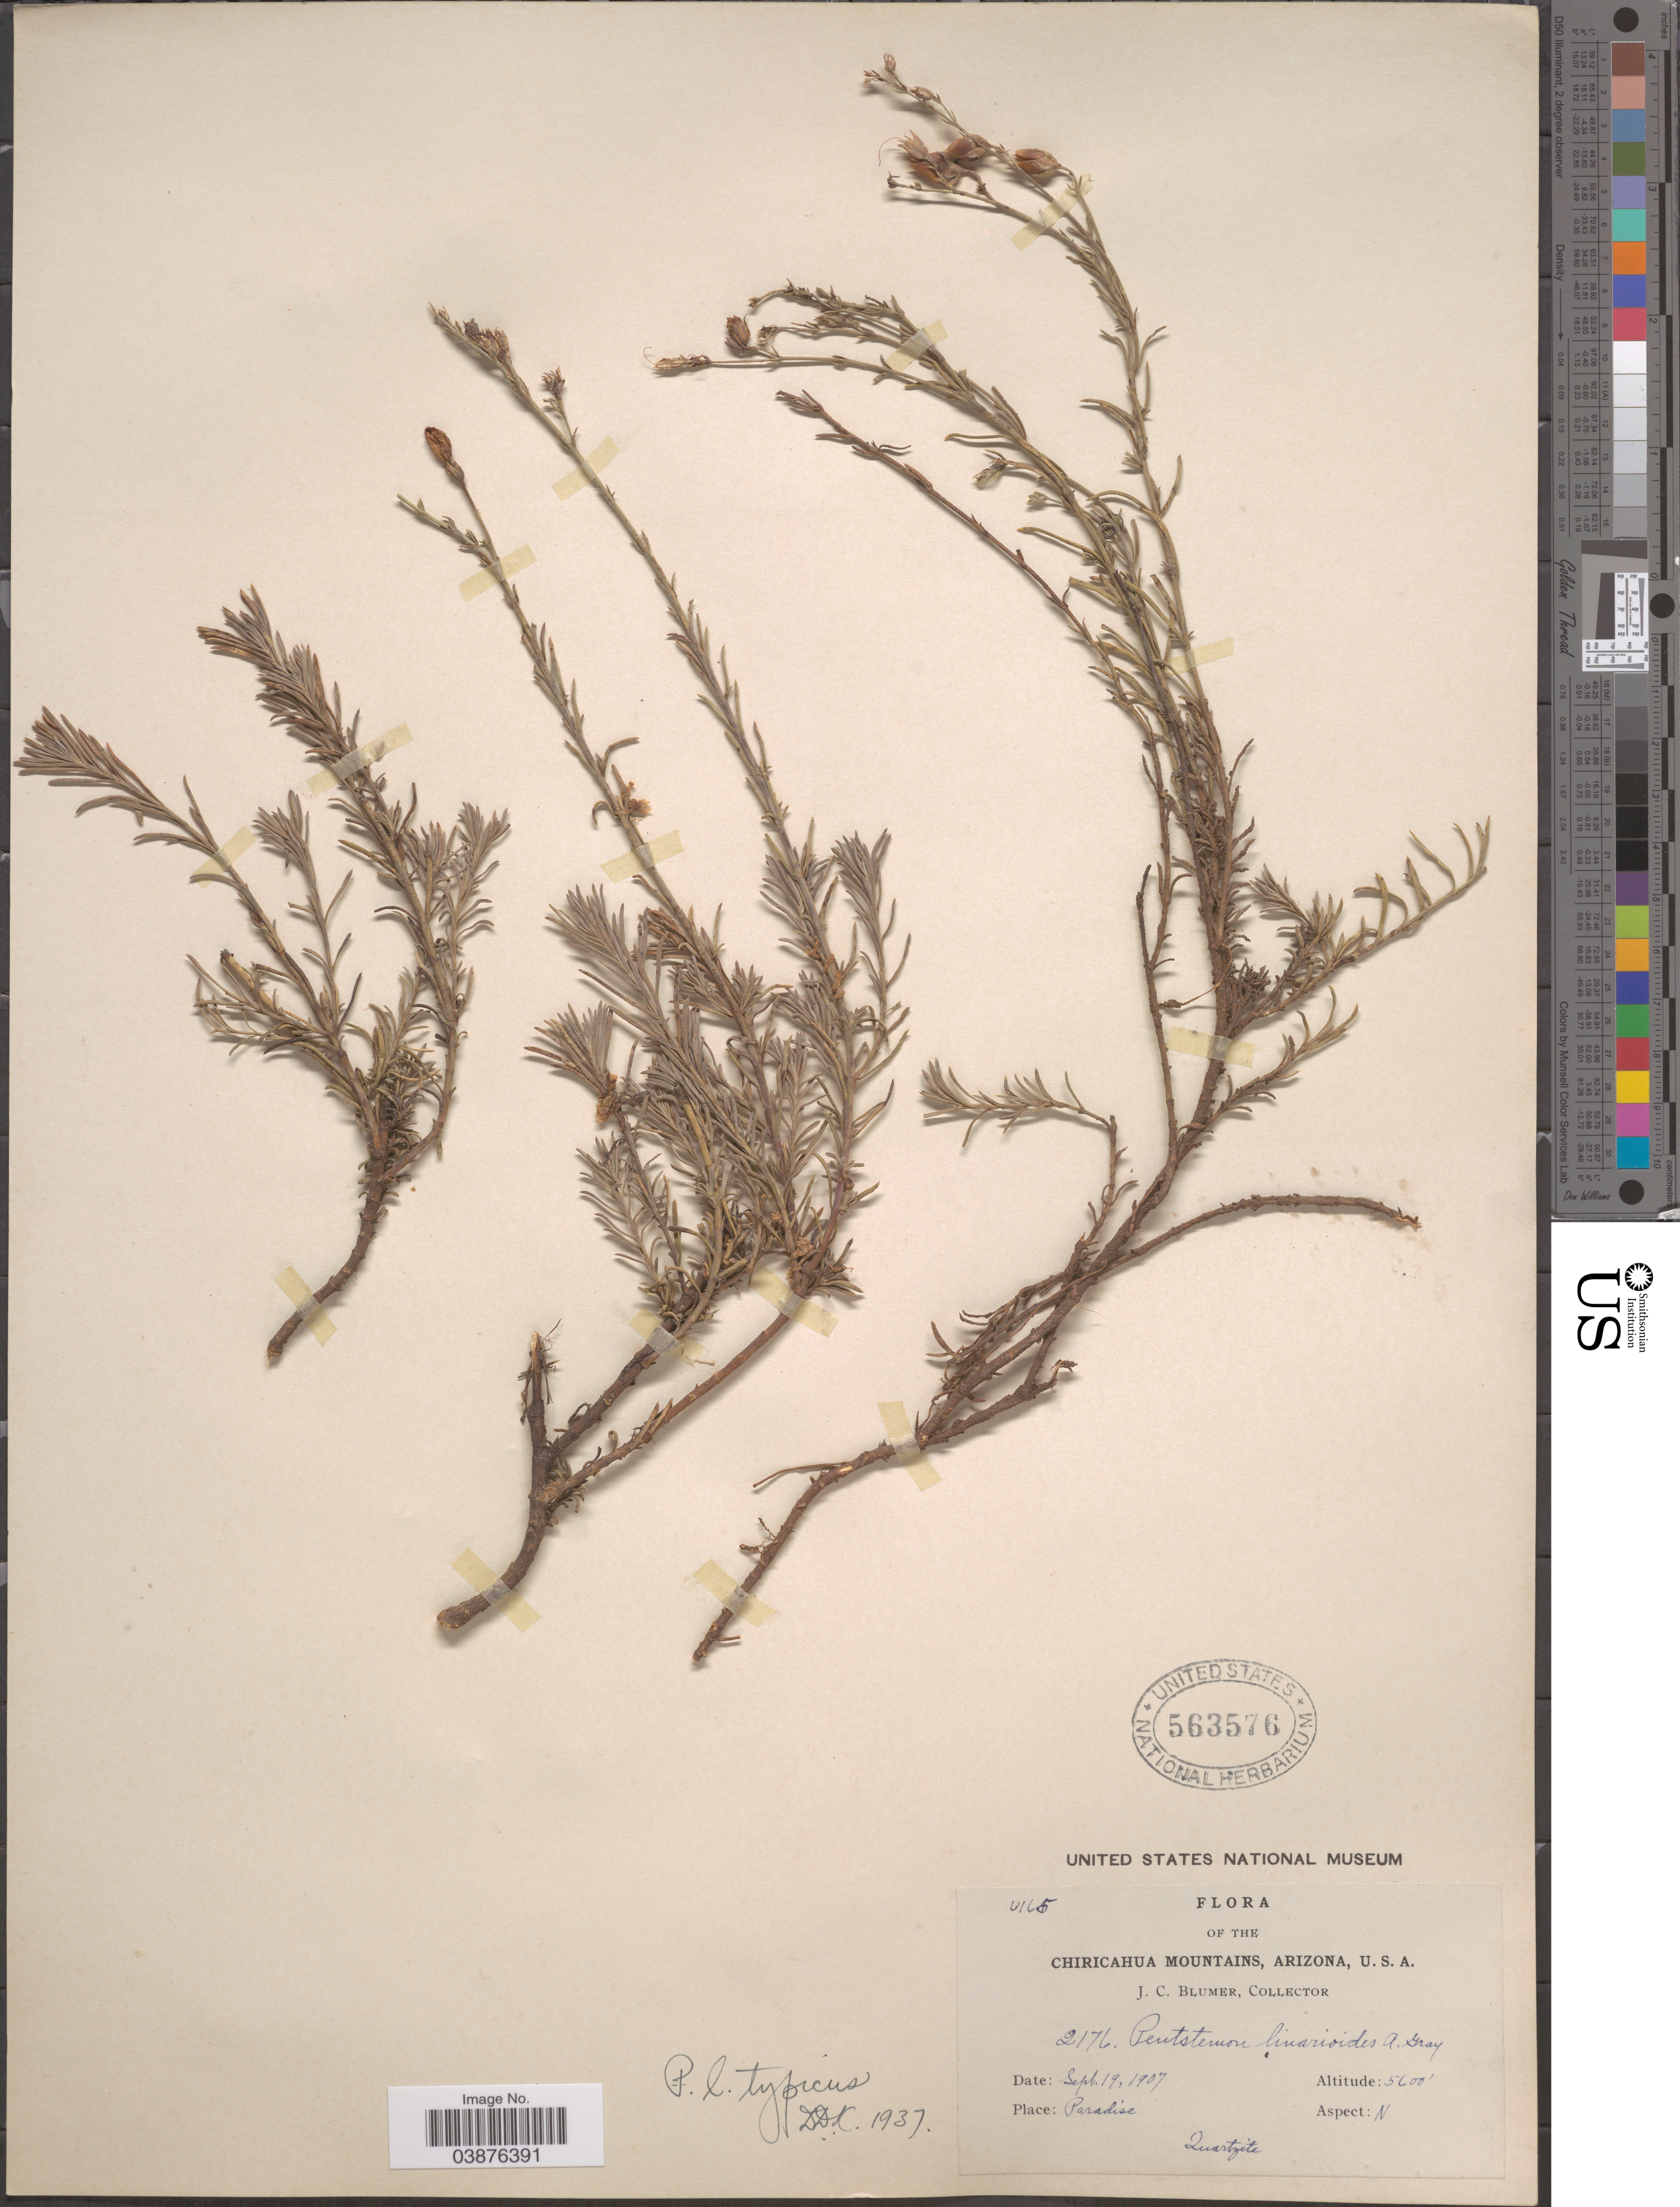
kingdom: Plantae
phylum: Tracheophyta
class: Magnoliopsida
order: Lamiales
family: Plantaginaceae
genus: Penstemon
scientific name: Penstemon linarioides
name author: A. Gray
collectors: J. C. Blumer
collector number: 2176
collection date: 1907-09-19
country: United States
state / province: Arizona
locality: Chiricahua Mountains. Place: Paradise. Aspect: N.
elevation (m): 1707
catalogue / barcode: US 563576